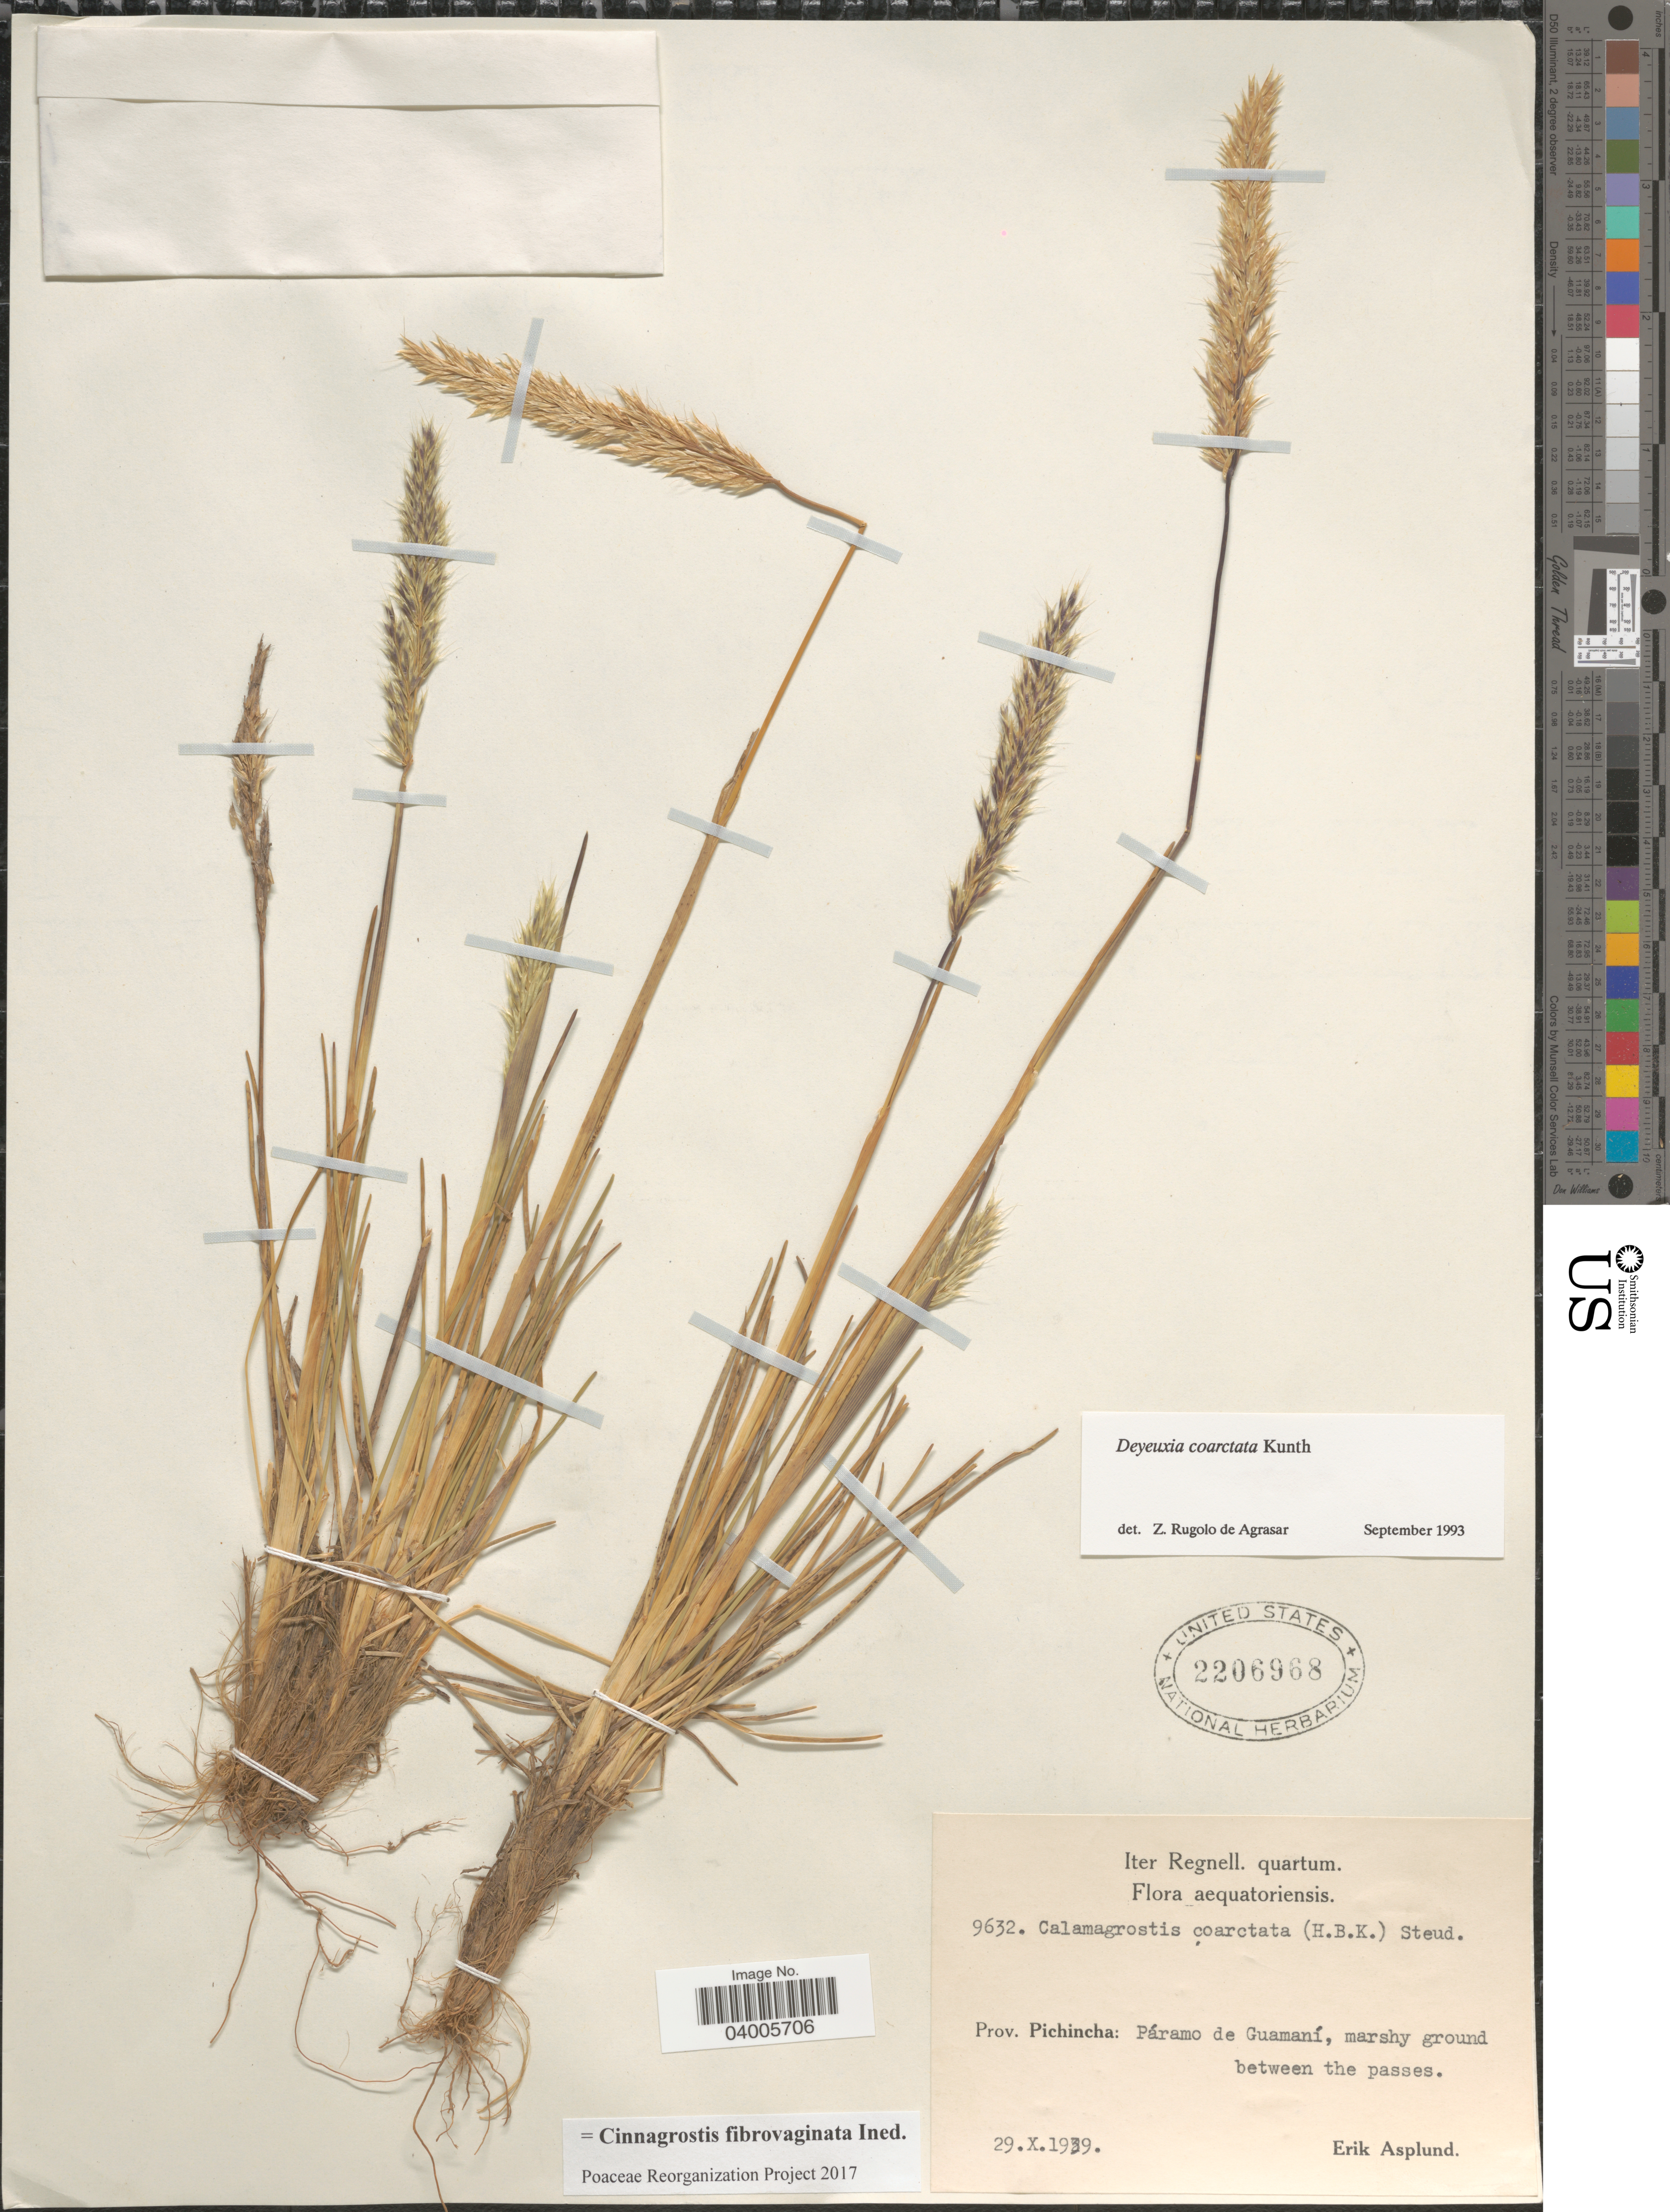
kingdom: Plantae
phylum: Tracheophyta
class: Liliopsida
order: Poales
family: Poaceae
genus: Cinnagrostis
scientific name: Cinnagrostis coarctata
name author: (Kunth) P.M. Peterson et al.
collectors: E. Asplund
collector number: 9632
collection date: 1939-10-29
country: Ecuador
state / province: Pichincha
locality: Aequatoriensis. Páramo de Guamaní, marshy ground between the passes.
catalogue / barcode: US 2206968